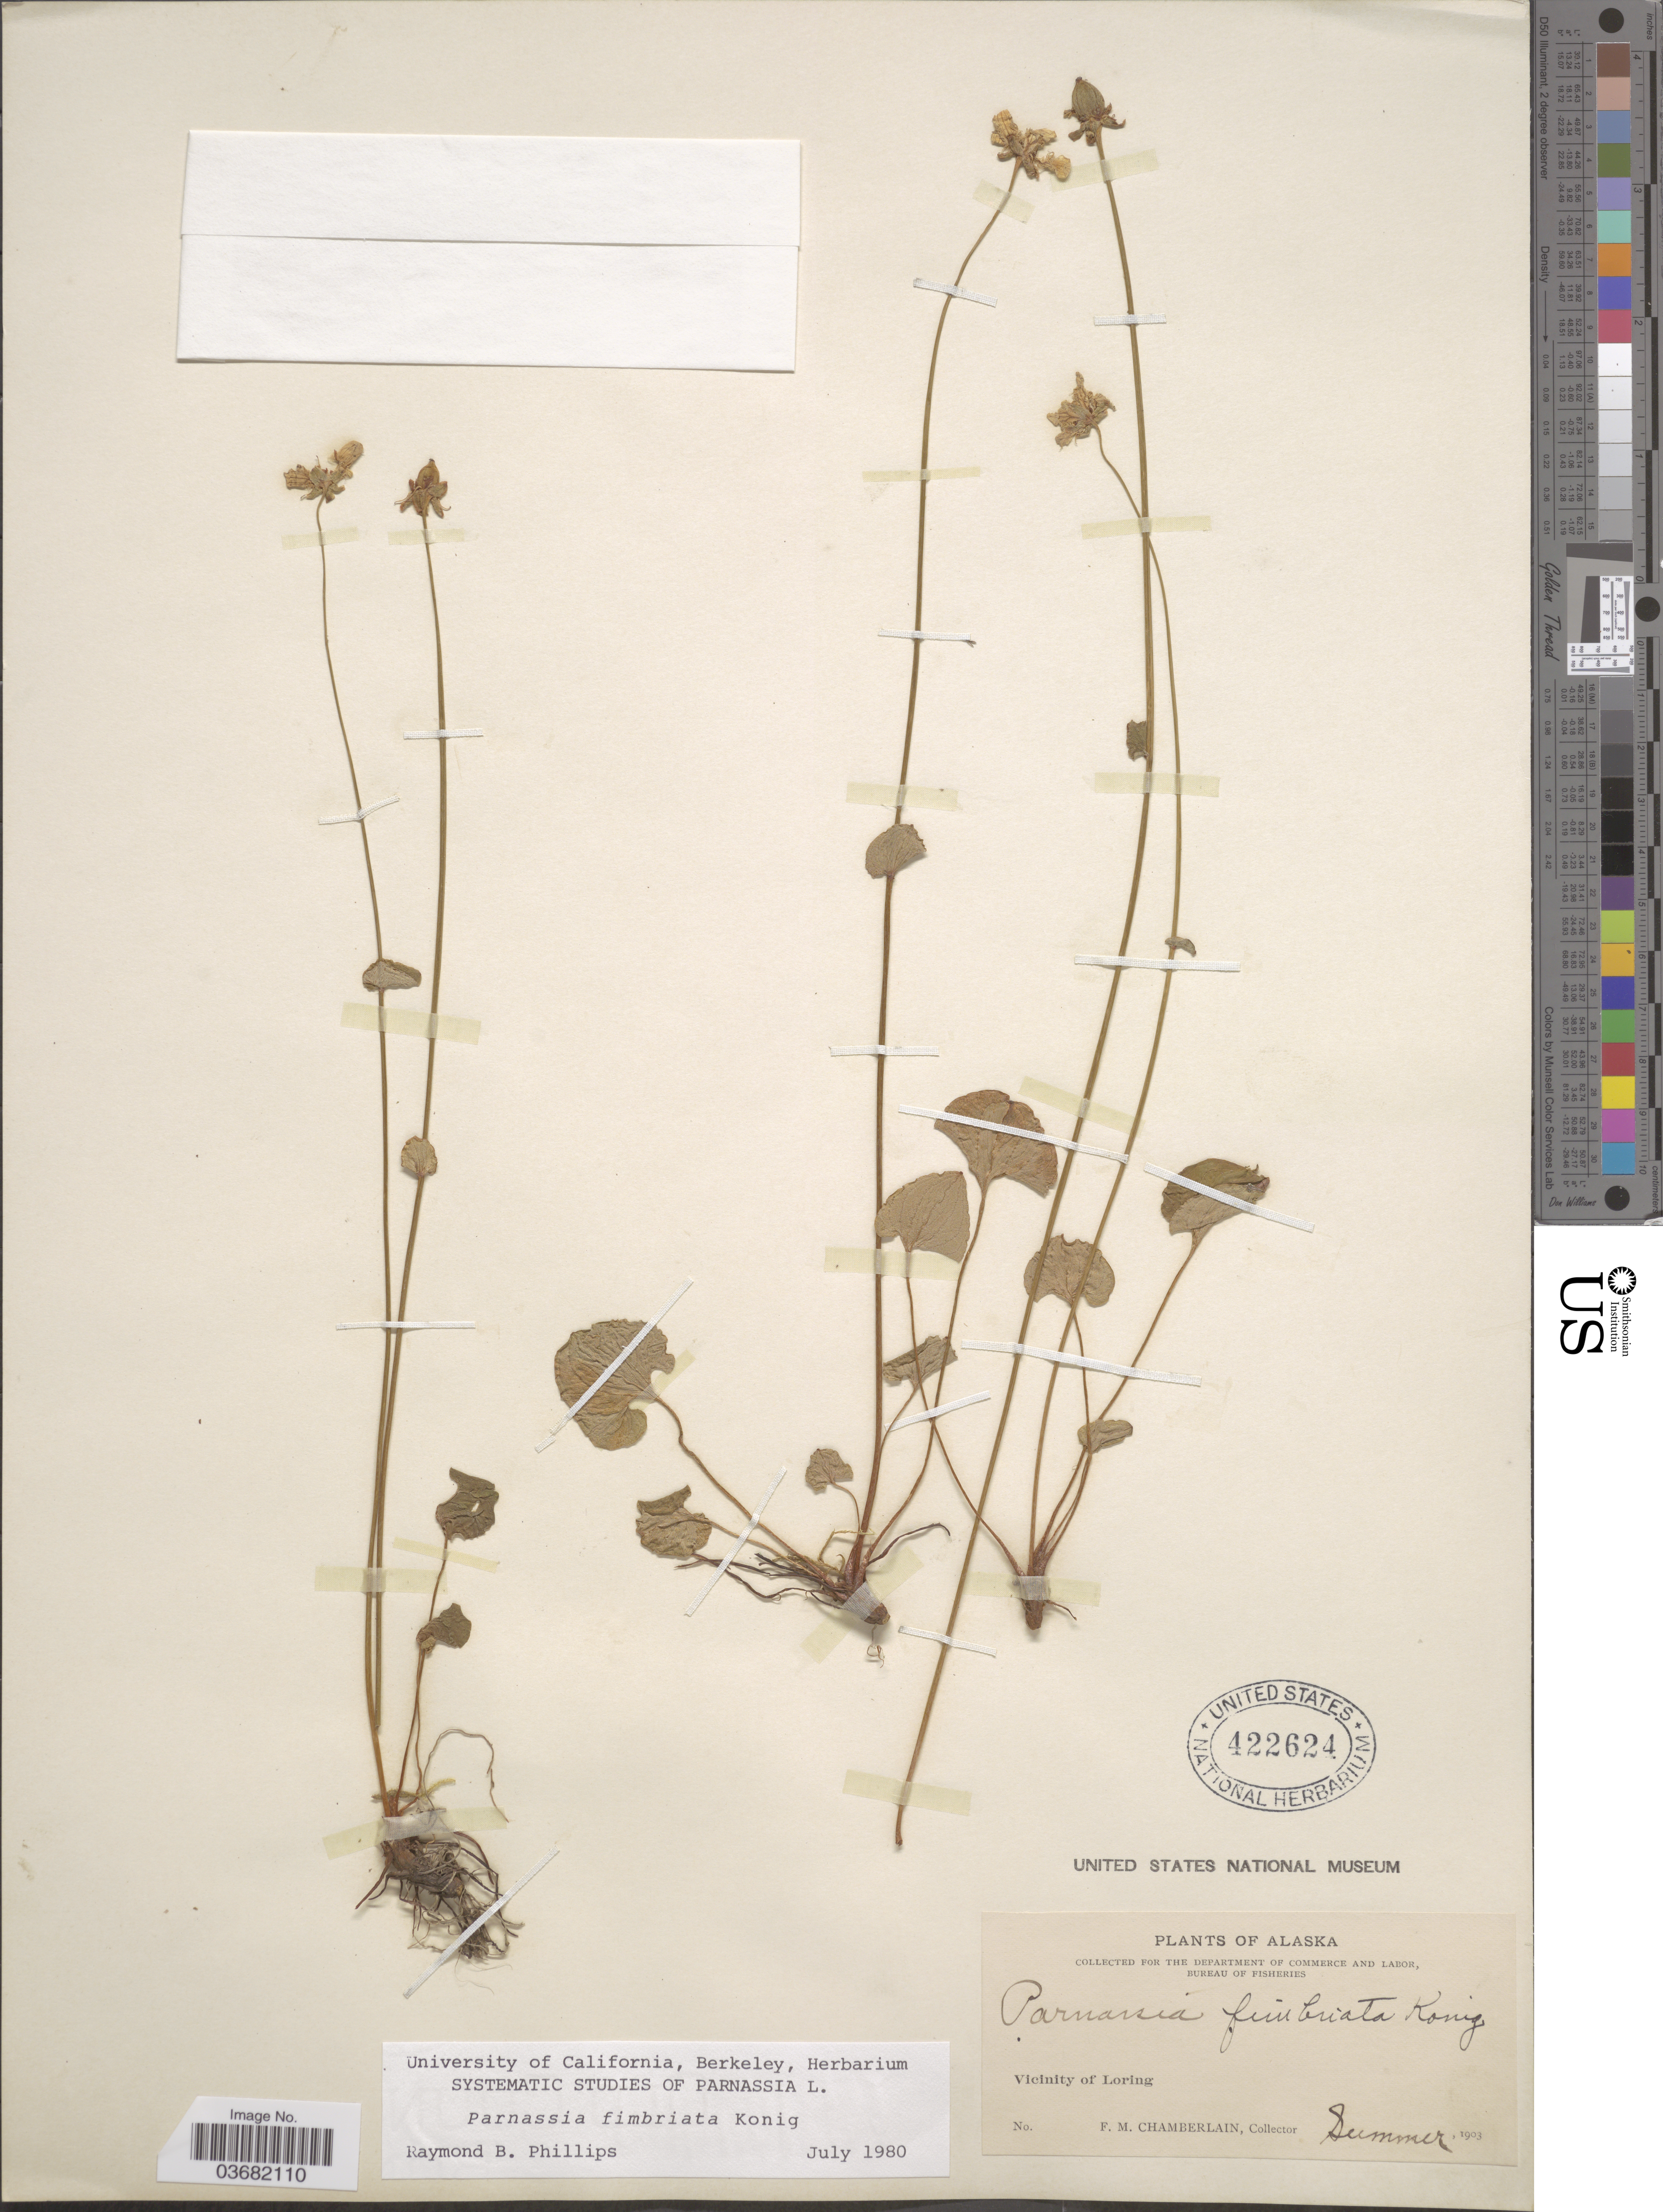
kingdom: Plantae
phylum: Tracheophyta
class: Magnoliopsida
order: Celastrales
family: Parnassiaceae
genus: Parnassia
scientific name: Parnassia fimbriata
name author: K.D. Koenig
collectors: F. Chamberlain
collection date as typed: Summer, 1903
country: United States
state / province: Alaska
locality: Vicinity of Loring.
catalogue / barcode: US 422624